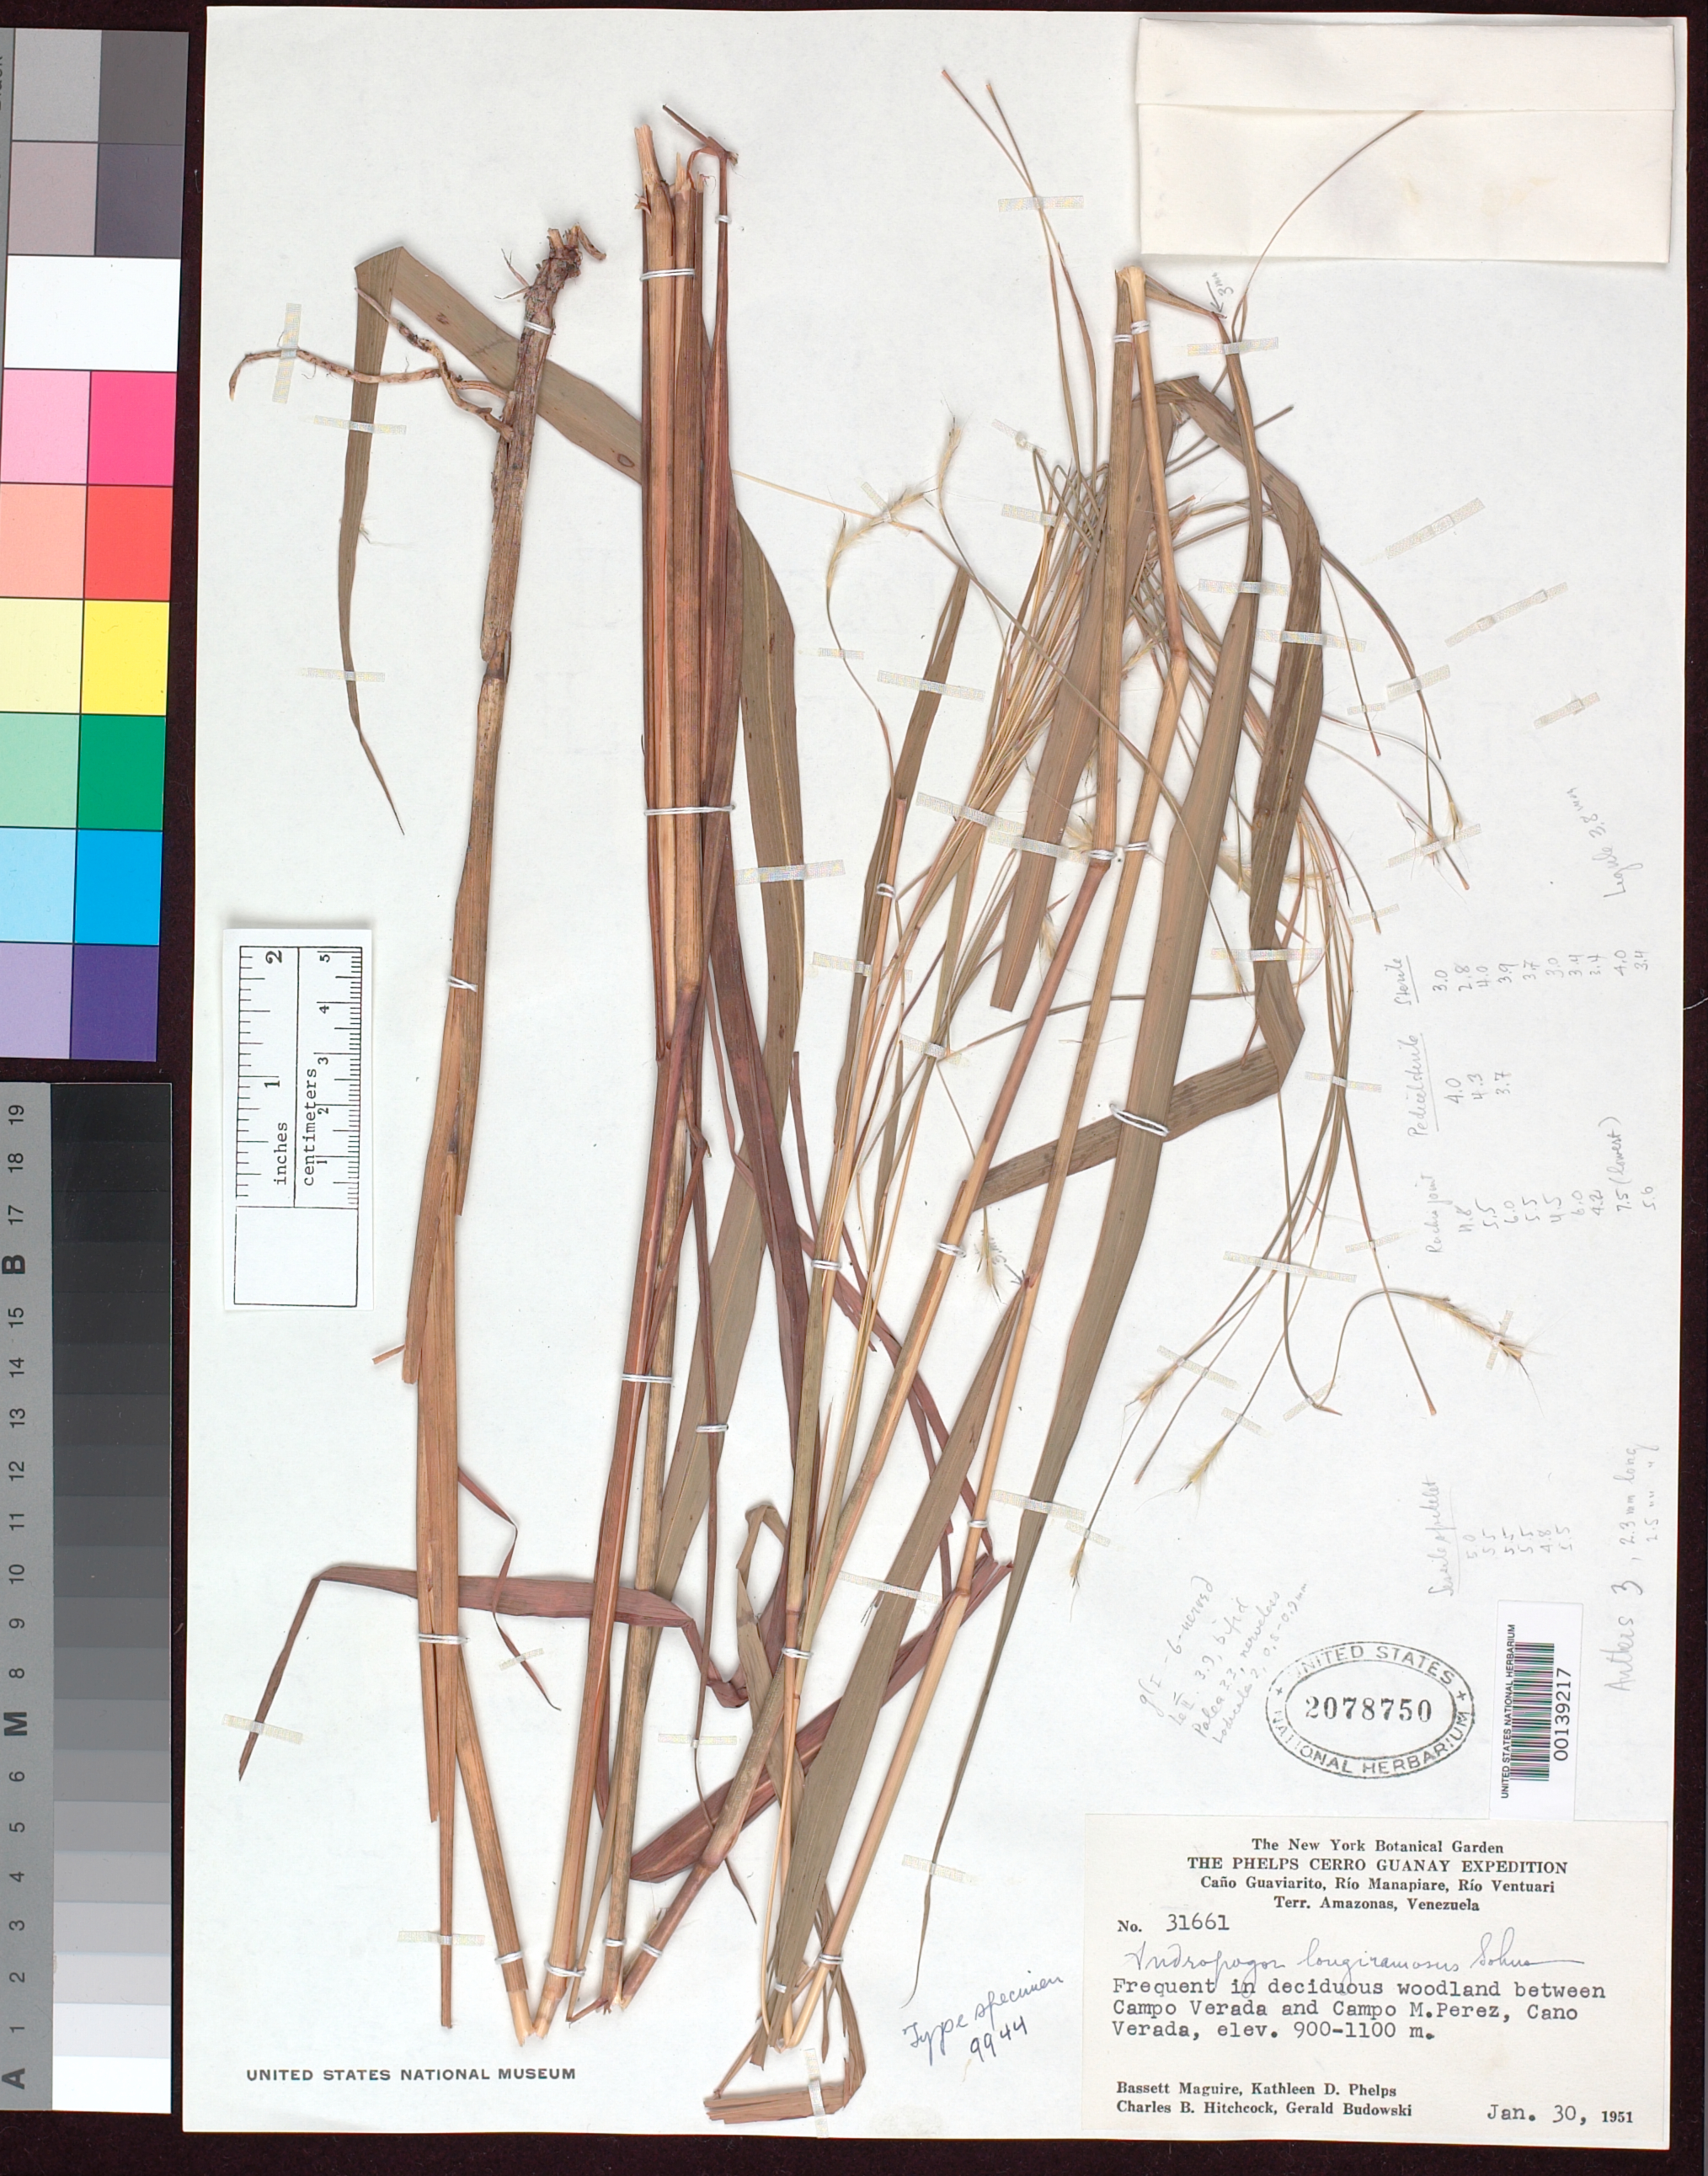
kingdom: Plantae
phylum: Tracheophyta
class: Liliopsida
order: Poales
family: Poaceae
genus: Andropogon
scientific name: Andropogon longiramosus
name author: Sohns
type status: Holotype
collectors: B. Maguire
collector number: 31661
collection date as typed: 30 Jan 1951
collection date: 1951-01-30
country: Venezuela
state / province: Amazonas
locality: Between Campo Verada & campa m. Perez, Cano Verada.; alt. 900-1100m.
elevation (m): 900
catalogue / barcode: US 2078750